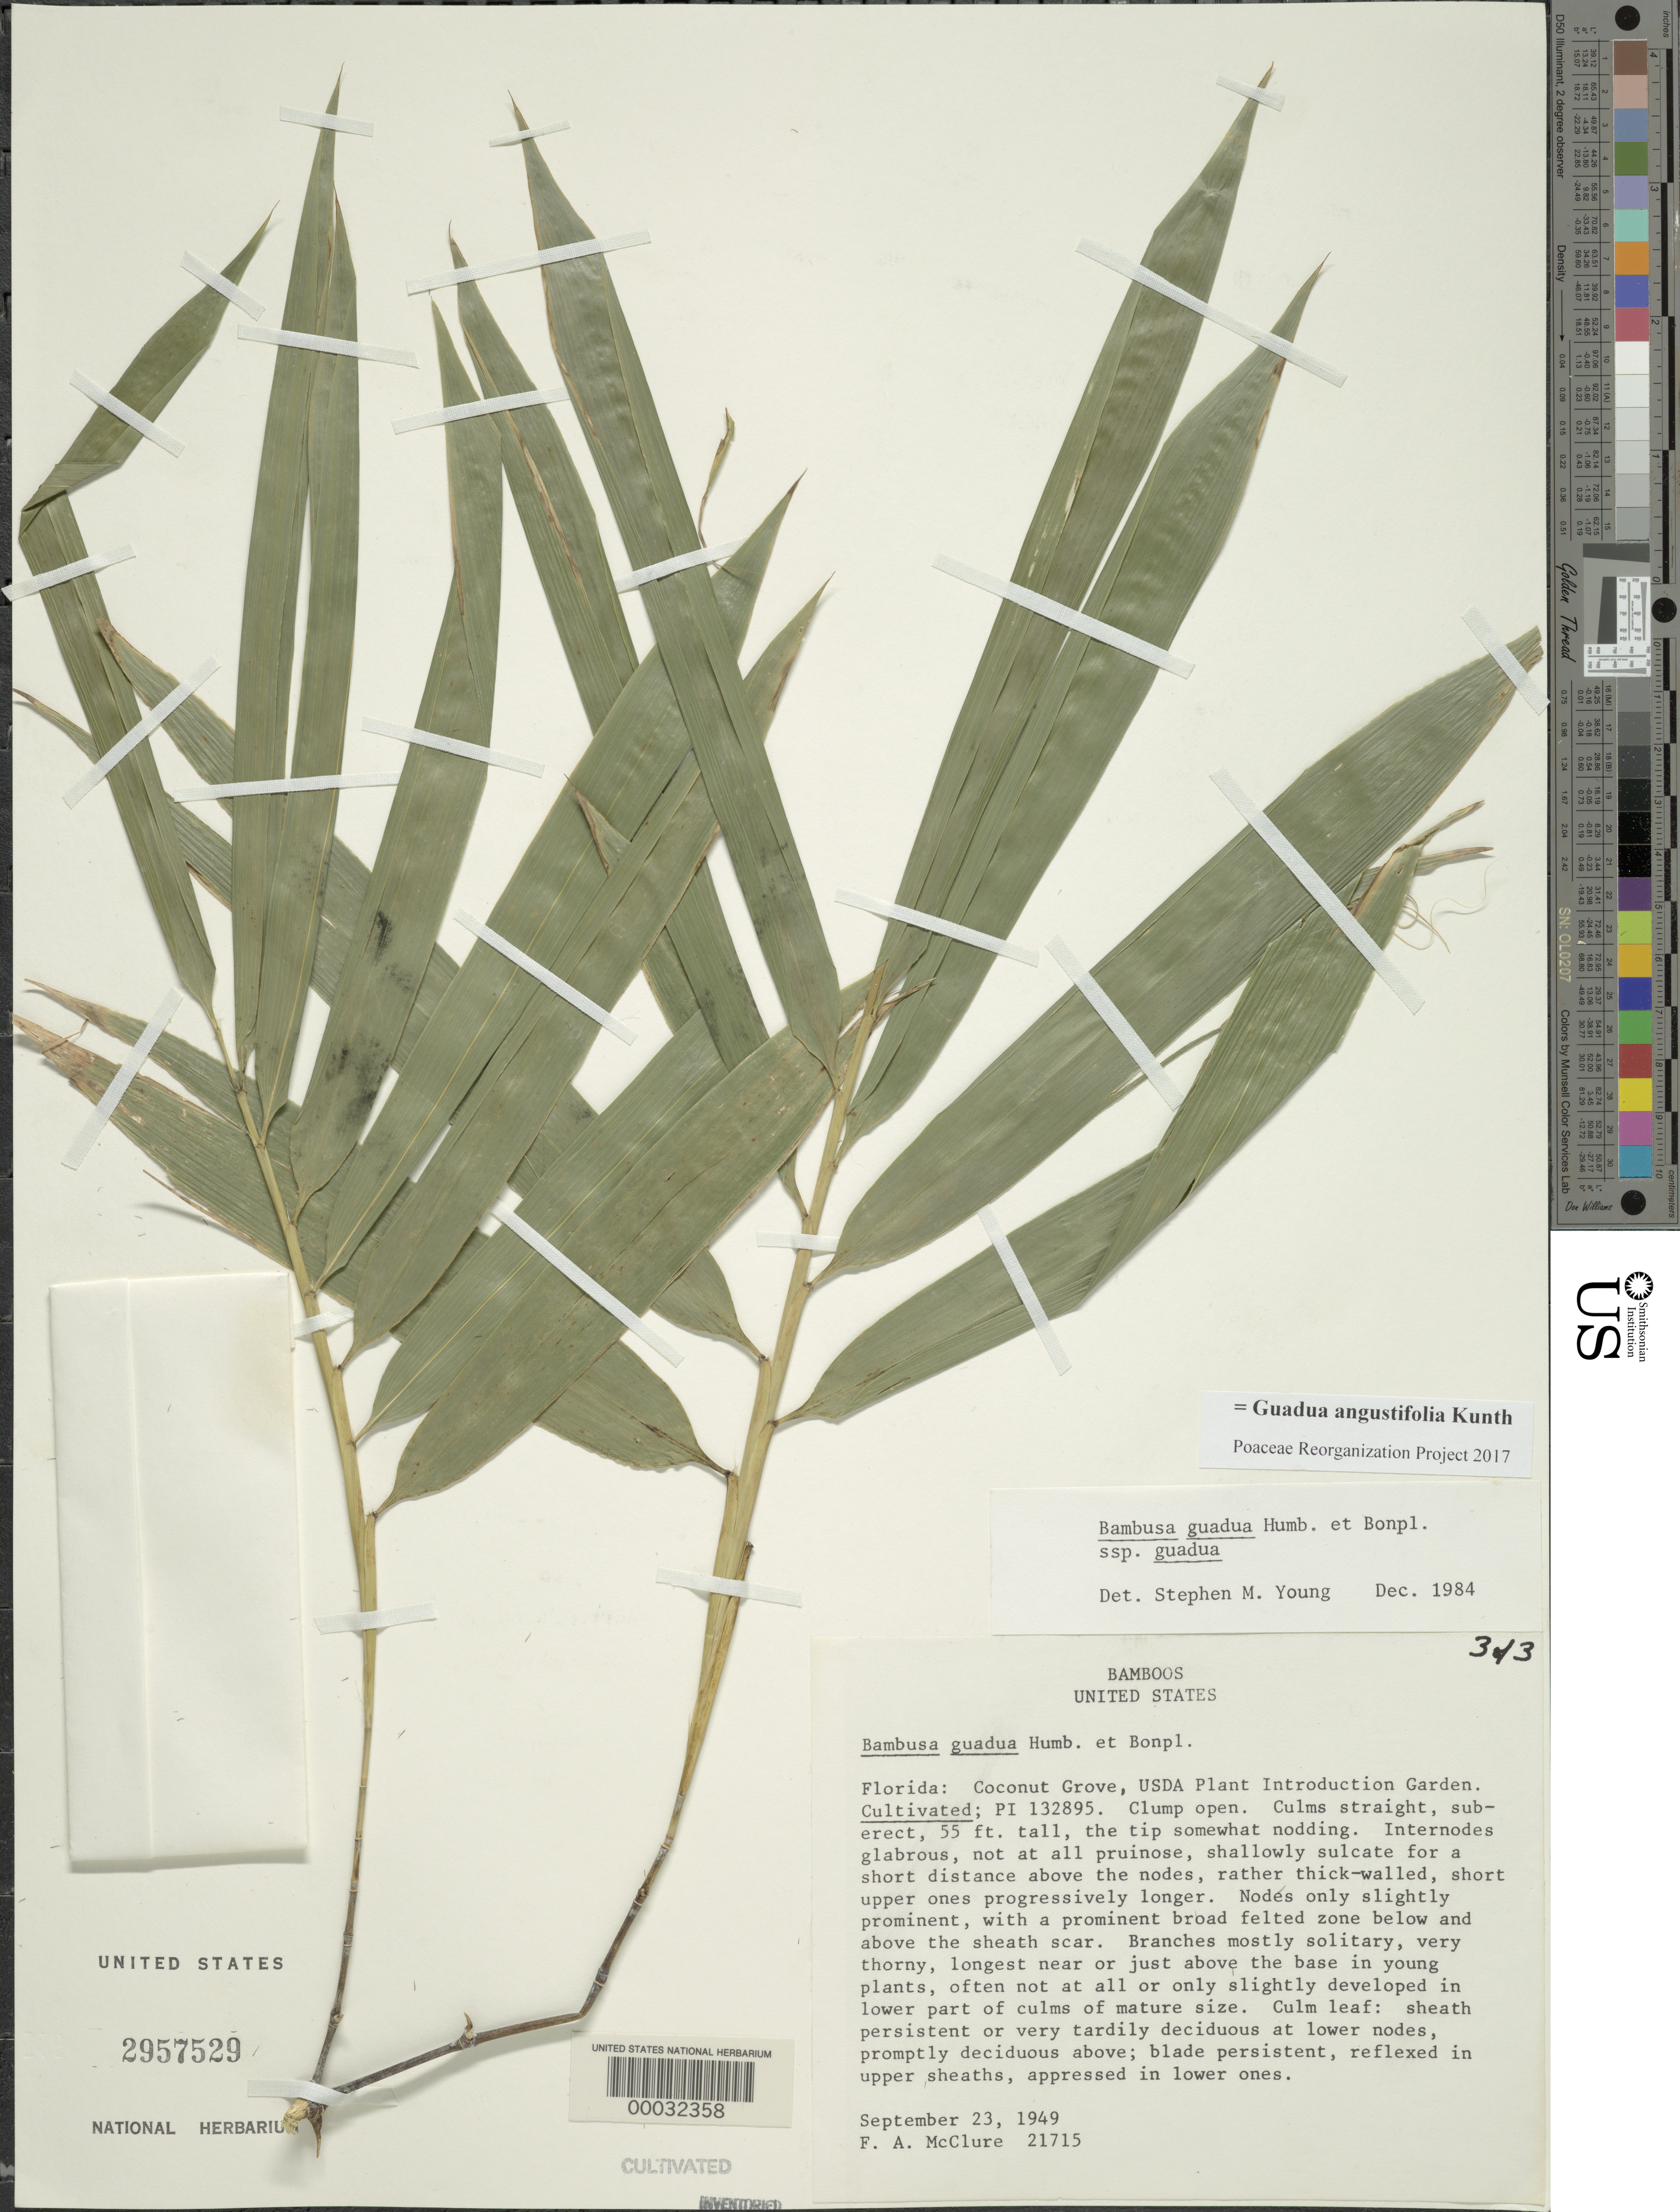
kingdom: Plantae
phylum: Tracheophyta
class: Liliopsida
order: Poales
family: Poaceae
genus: Guadua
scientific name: Guadua angustifolia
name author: Kunth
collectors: F. A. McClure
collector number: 21715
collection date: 1949-09-23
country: United States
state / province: Florida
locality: Coconut Grove (USDA), Plant Introduction Garden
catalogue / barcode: US 2957529